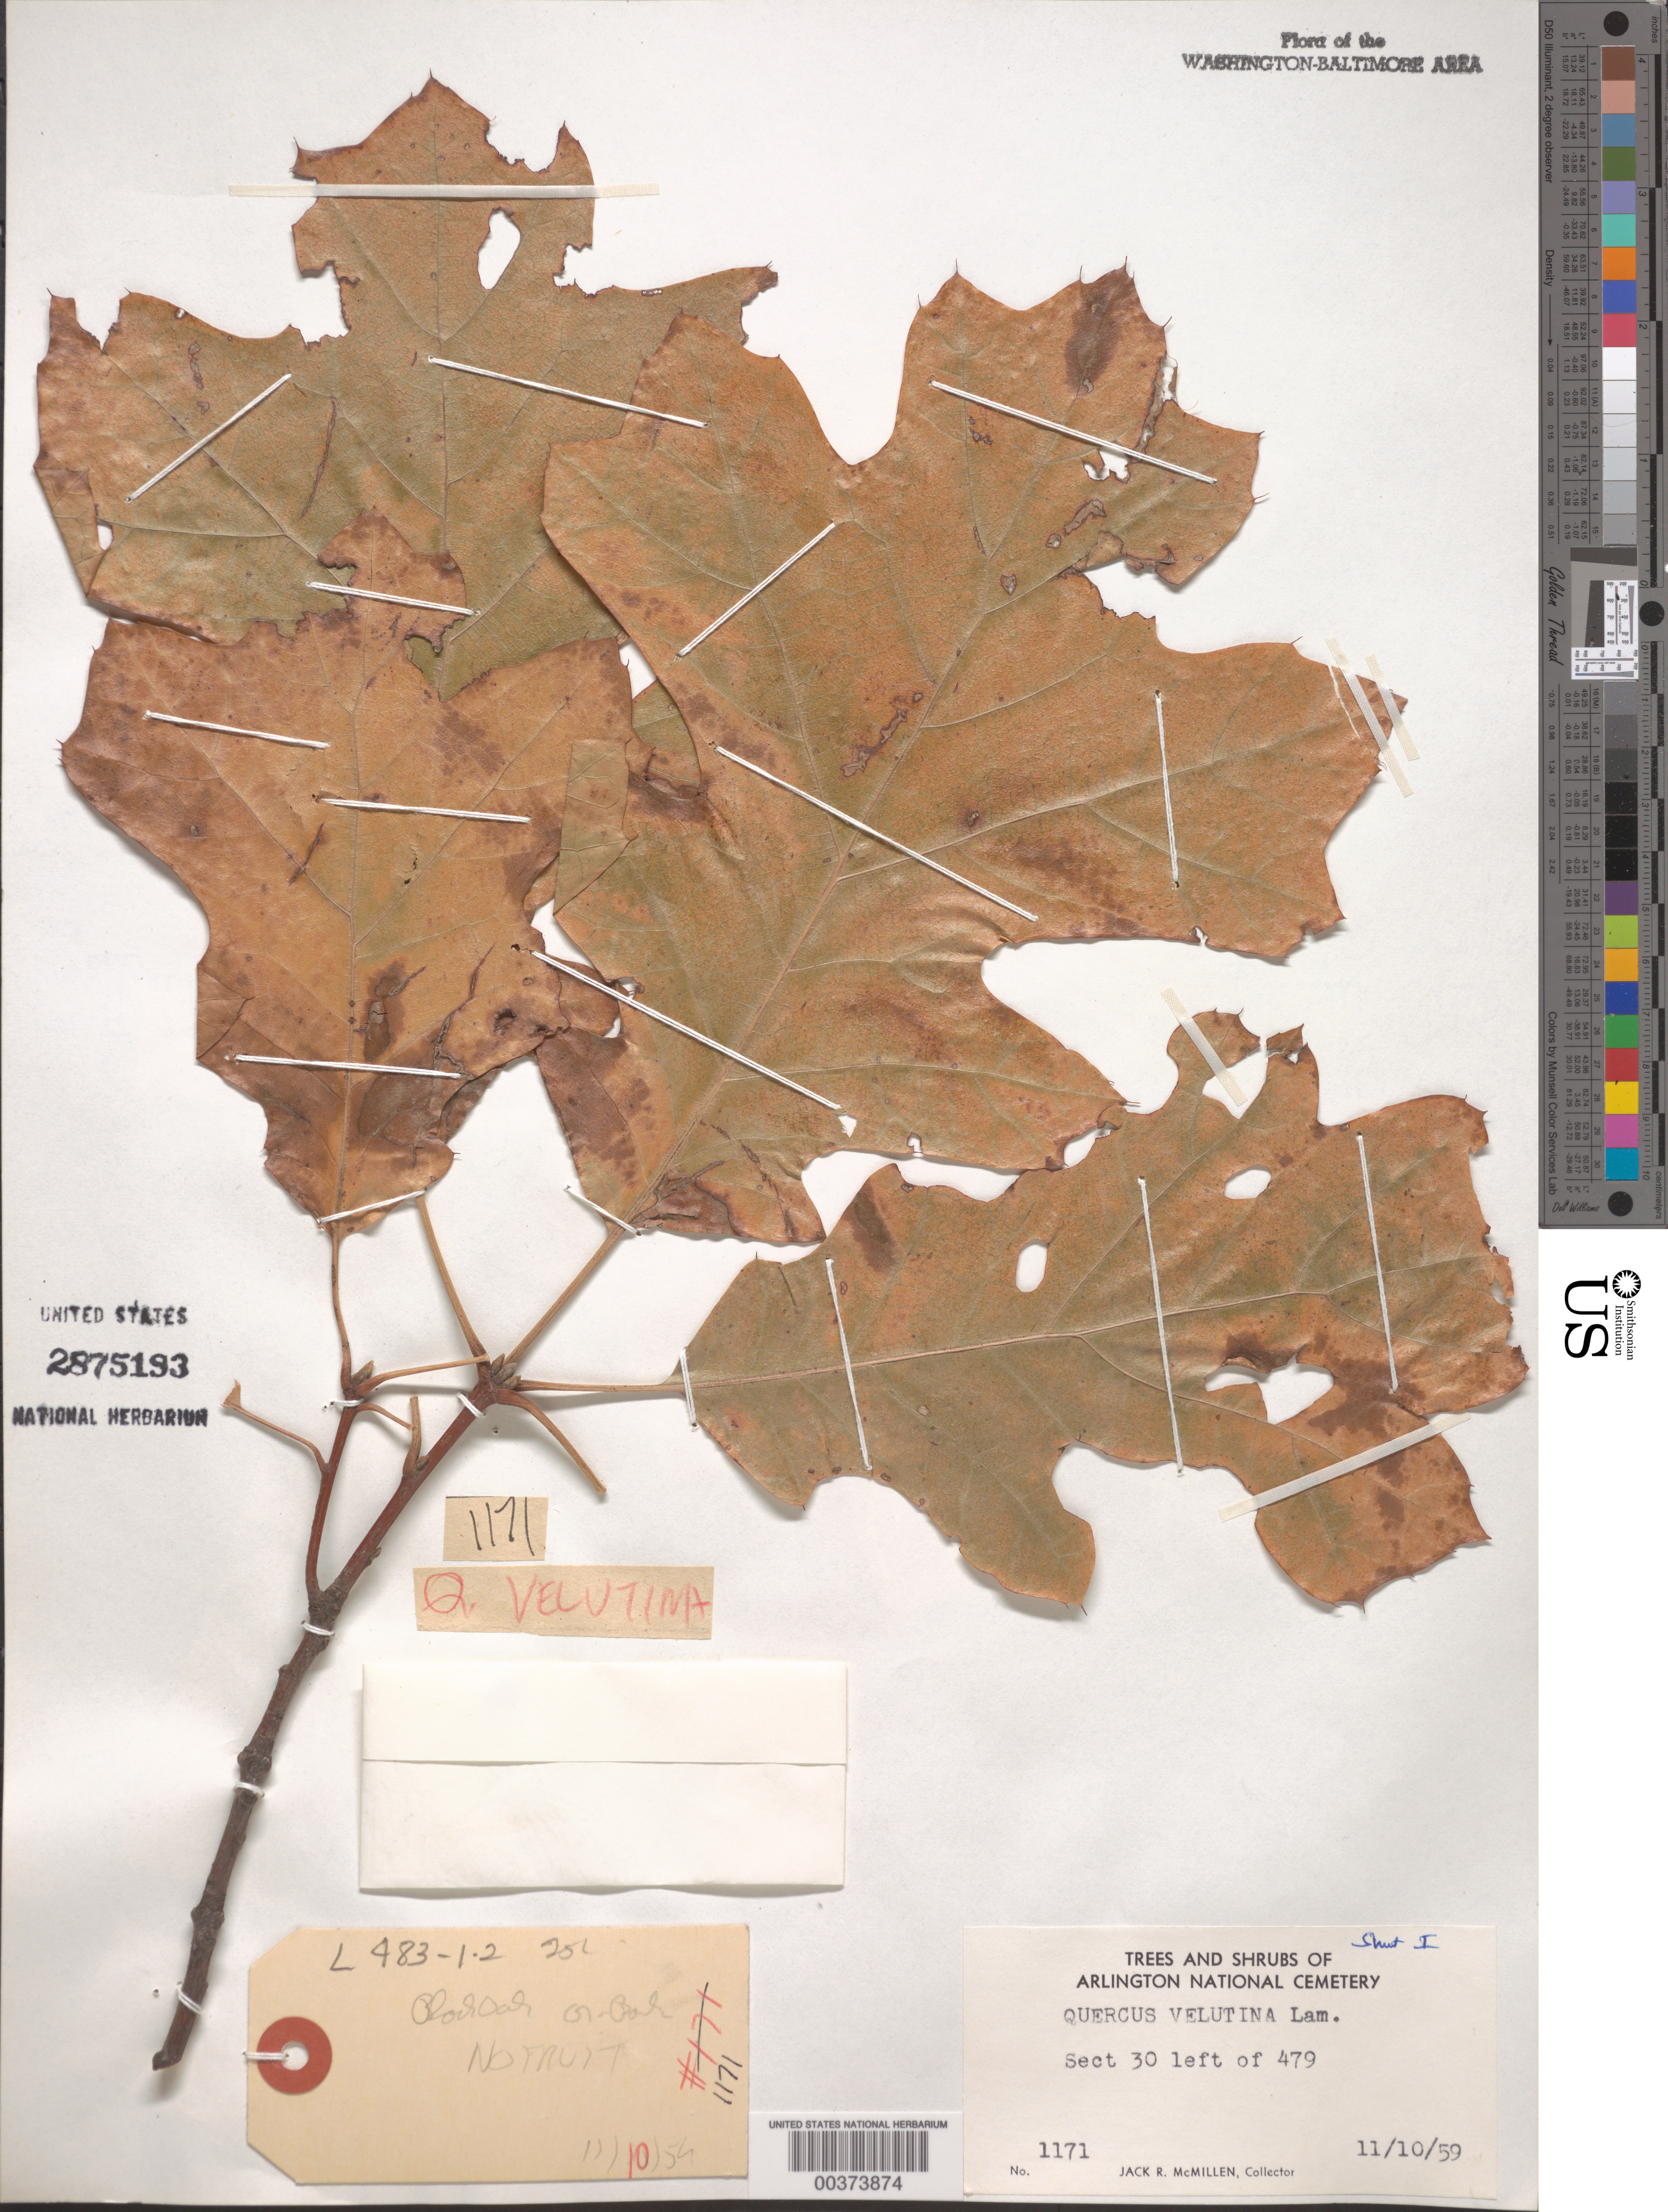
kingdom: Plantae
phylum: Tracheophyta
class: Magnoliopsida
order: Fagales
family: Fagaceae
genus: Quercus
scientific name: Quercus velutina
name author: Lam.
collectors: J. McMillen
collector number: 1171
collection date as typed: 10 Nov 1959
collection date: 1959-11-10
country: United States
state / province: Virginia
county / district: Arlington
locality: Arlington National Cemetery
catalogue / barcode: US 2875193